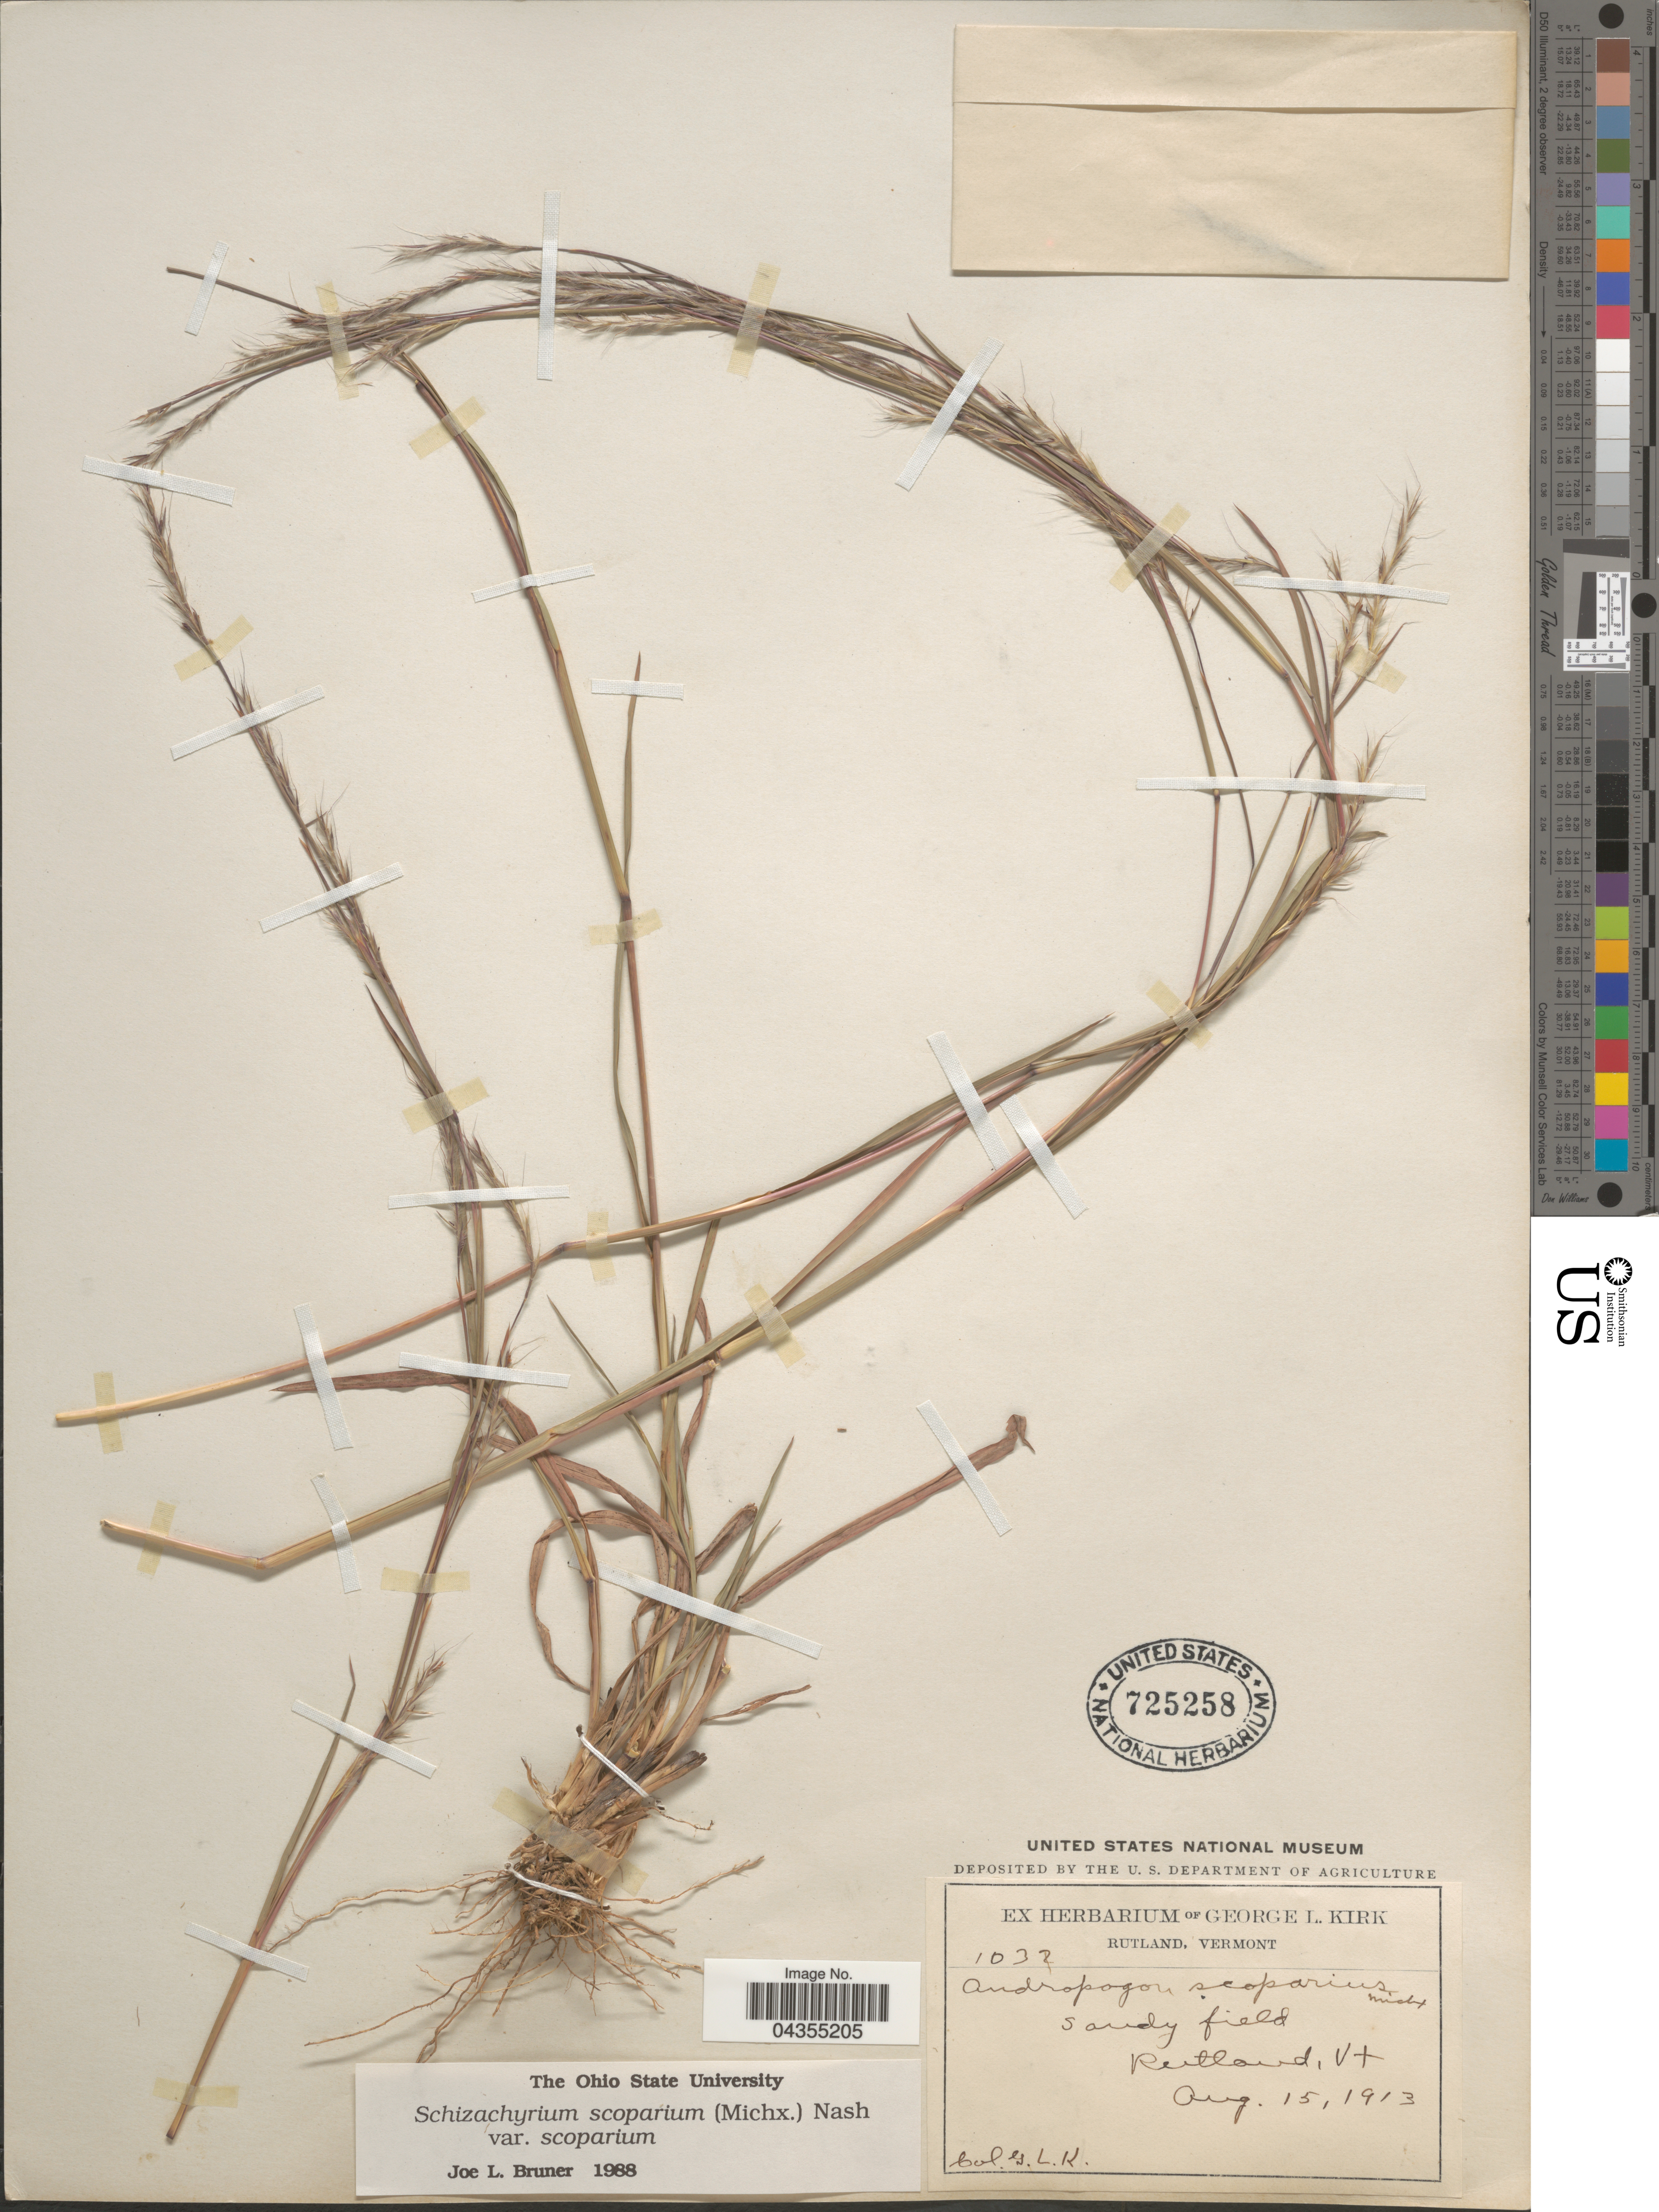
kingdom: Plantae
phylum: Tracheophyta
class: Liliopsida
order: Poales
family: Poaceae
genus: Schizachyrium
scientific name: Schizachyrium scoparium var. scoparium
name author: (Michx.) Nash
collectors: G. Kirk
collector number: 1032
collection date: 1913-08-15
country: United States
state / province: Vermont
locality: Rutland.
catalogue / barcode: US 725258